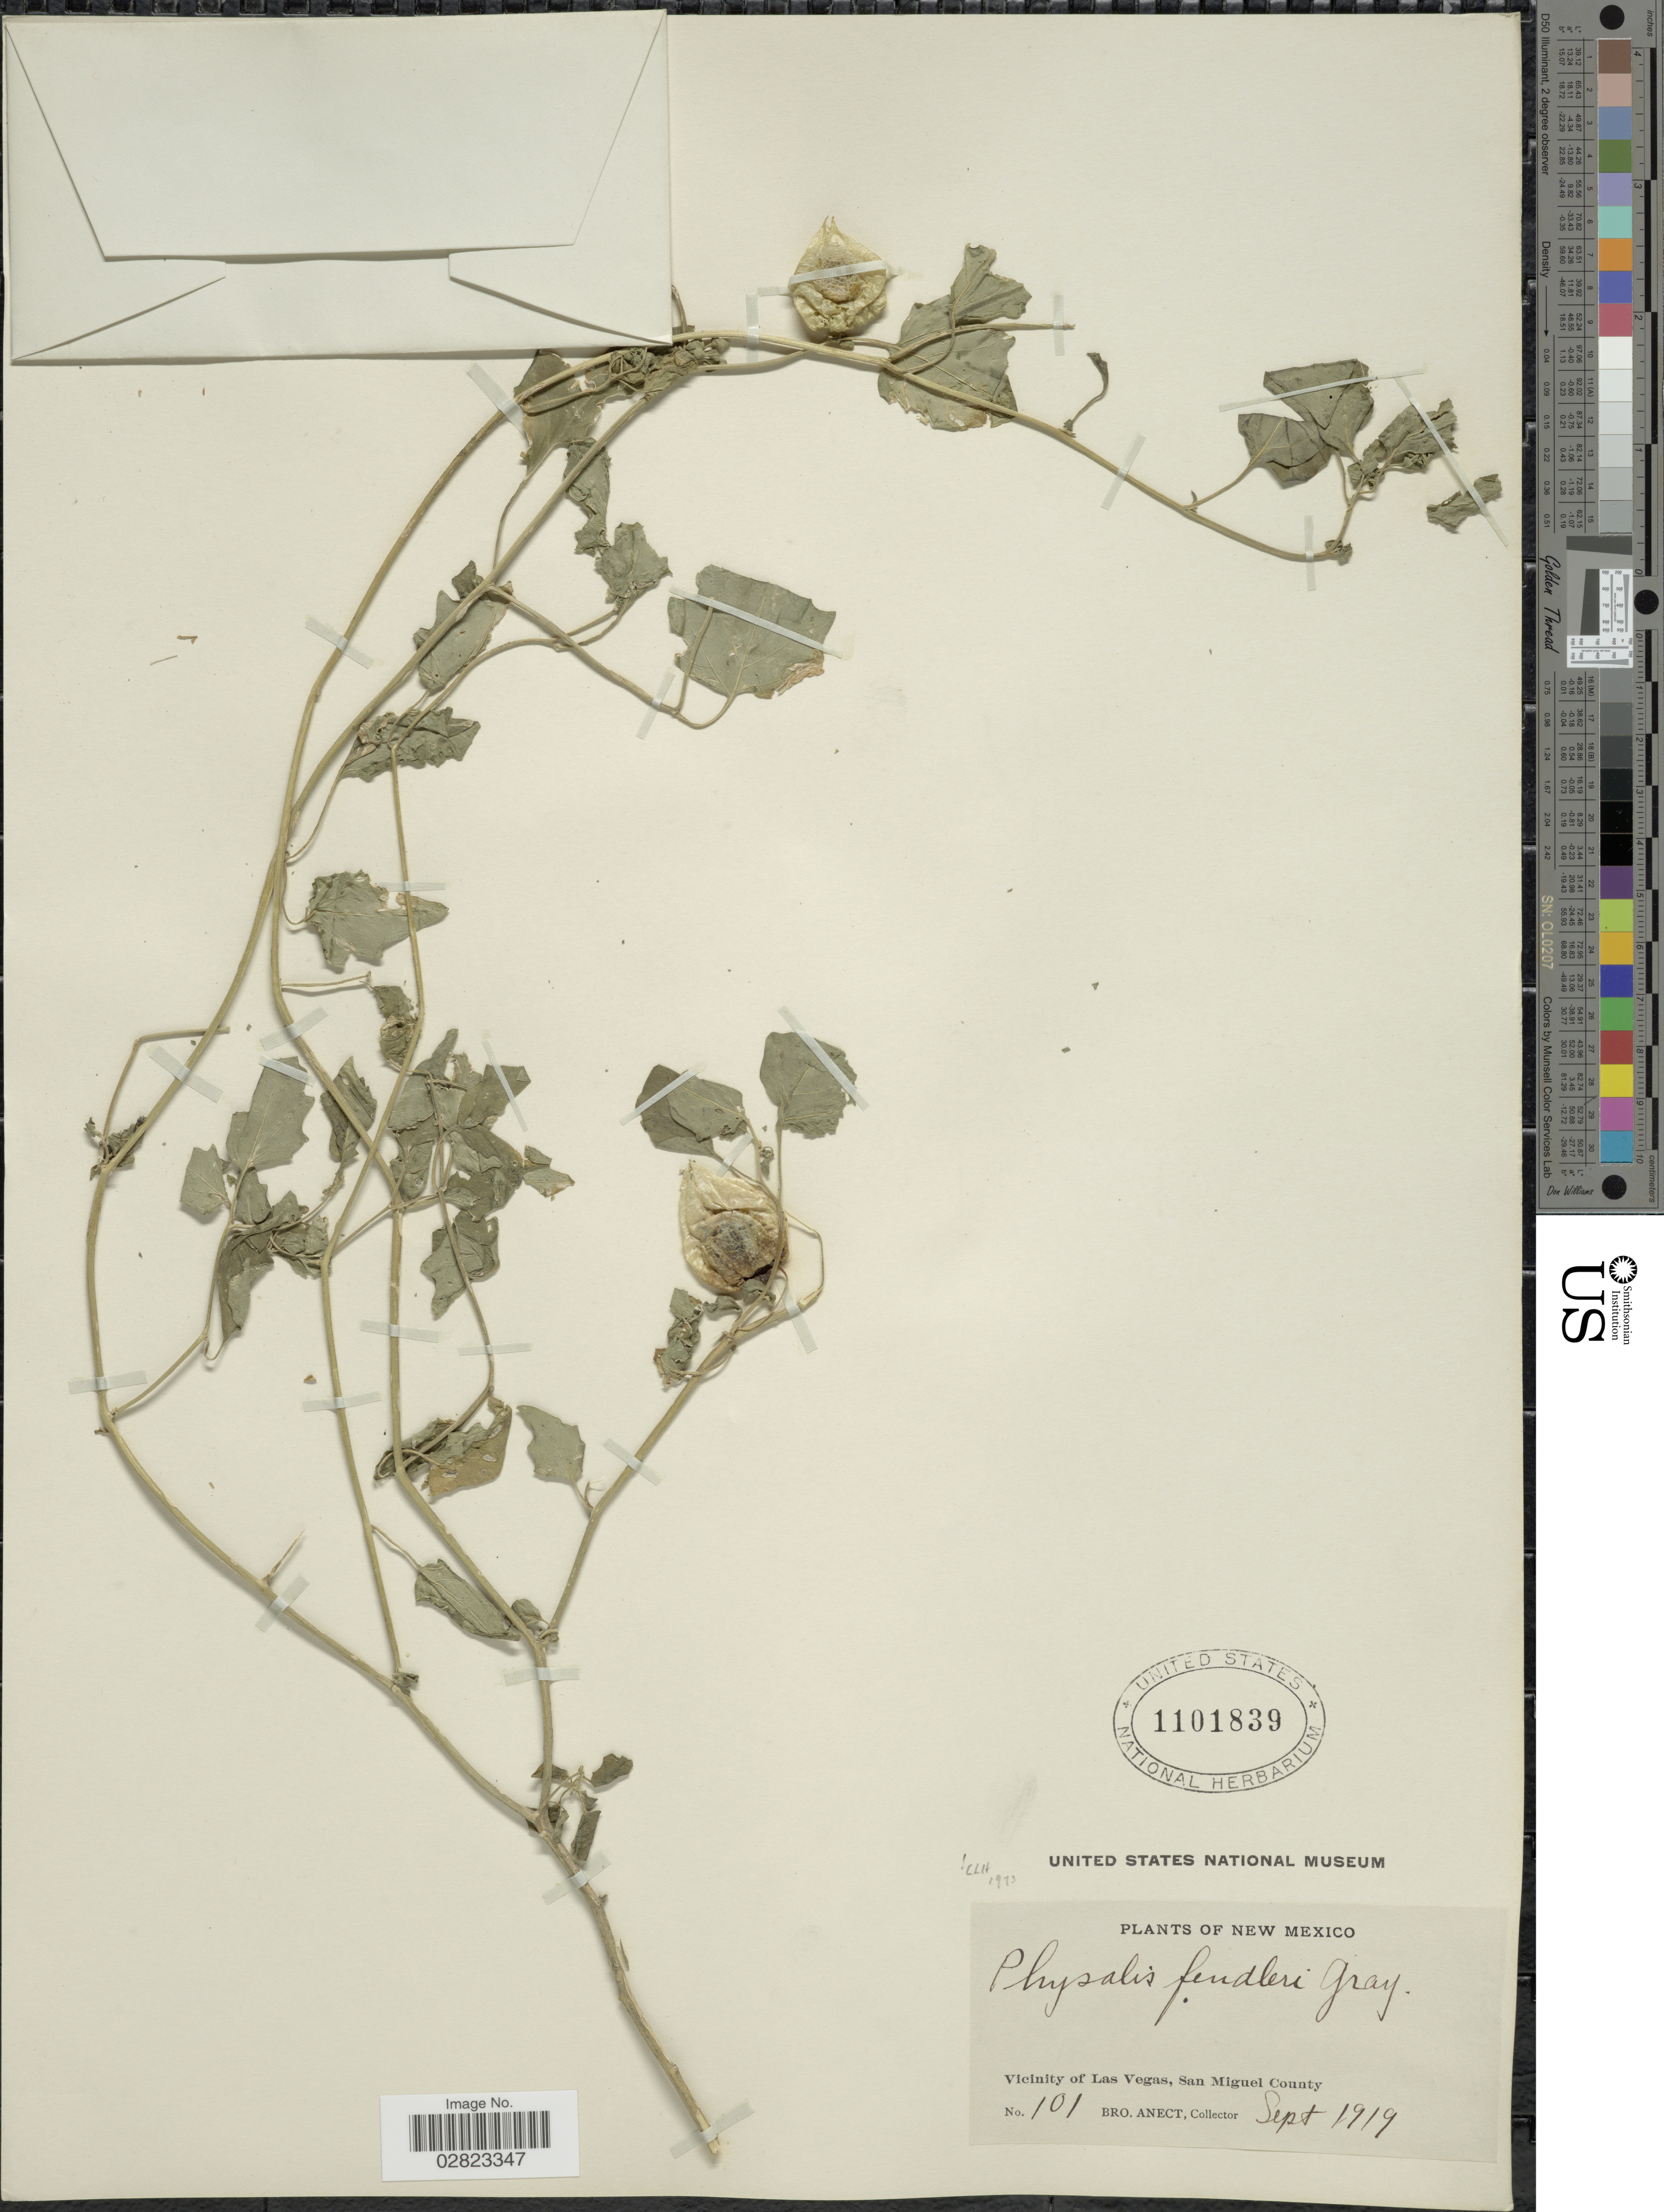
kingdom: Plantae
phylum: Tracheophyta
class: Magnoliopsida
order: Solanales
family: Solanaceae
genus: Physalis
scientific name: Physalis fendleri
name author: A. Gray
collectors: B. Anect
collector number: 101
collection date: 1919-09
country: United States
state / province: New Mexico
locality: Vicinity of Las Vegas, San Miguel County.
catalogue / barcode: US 1101839